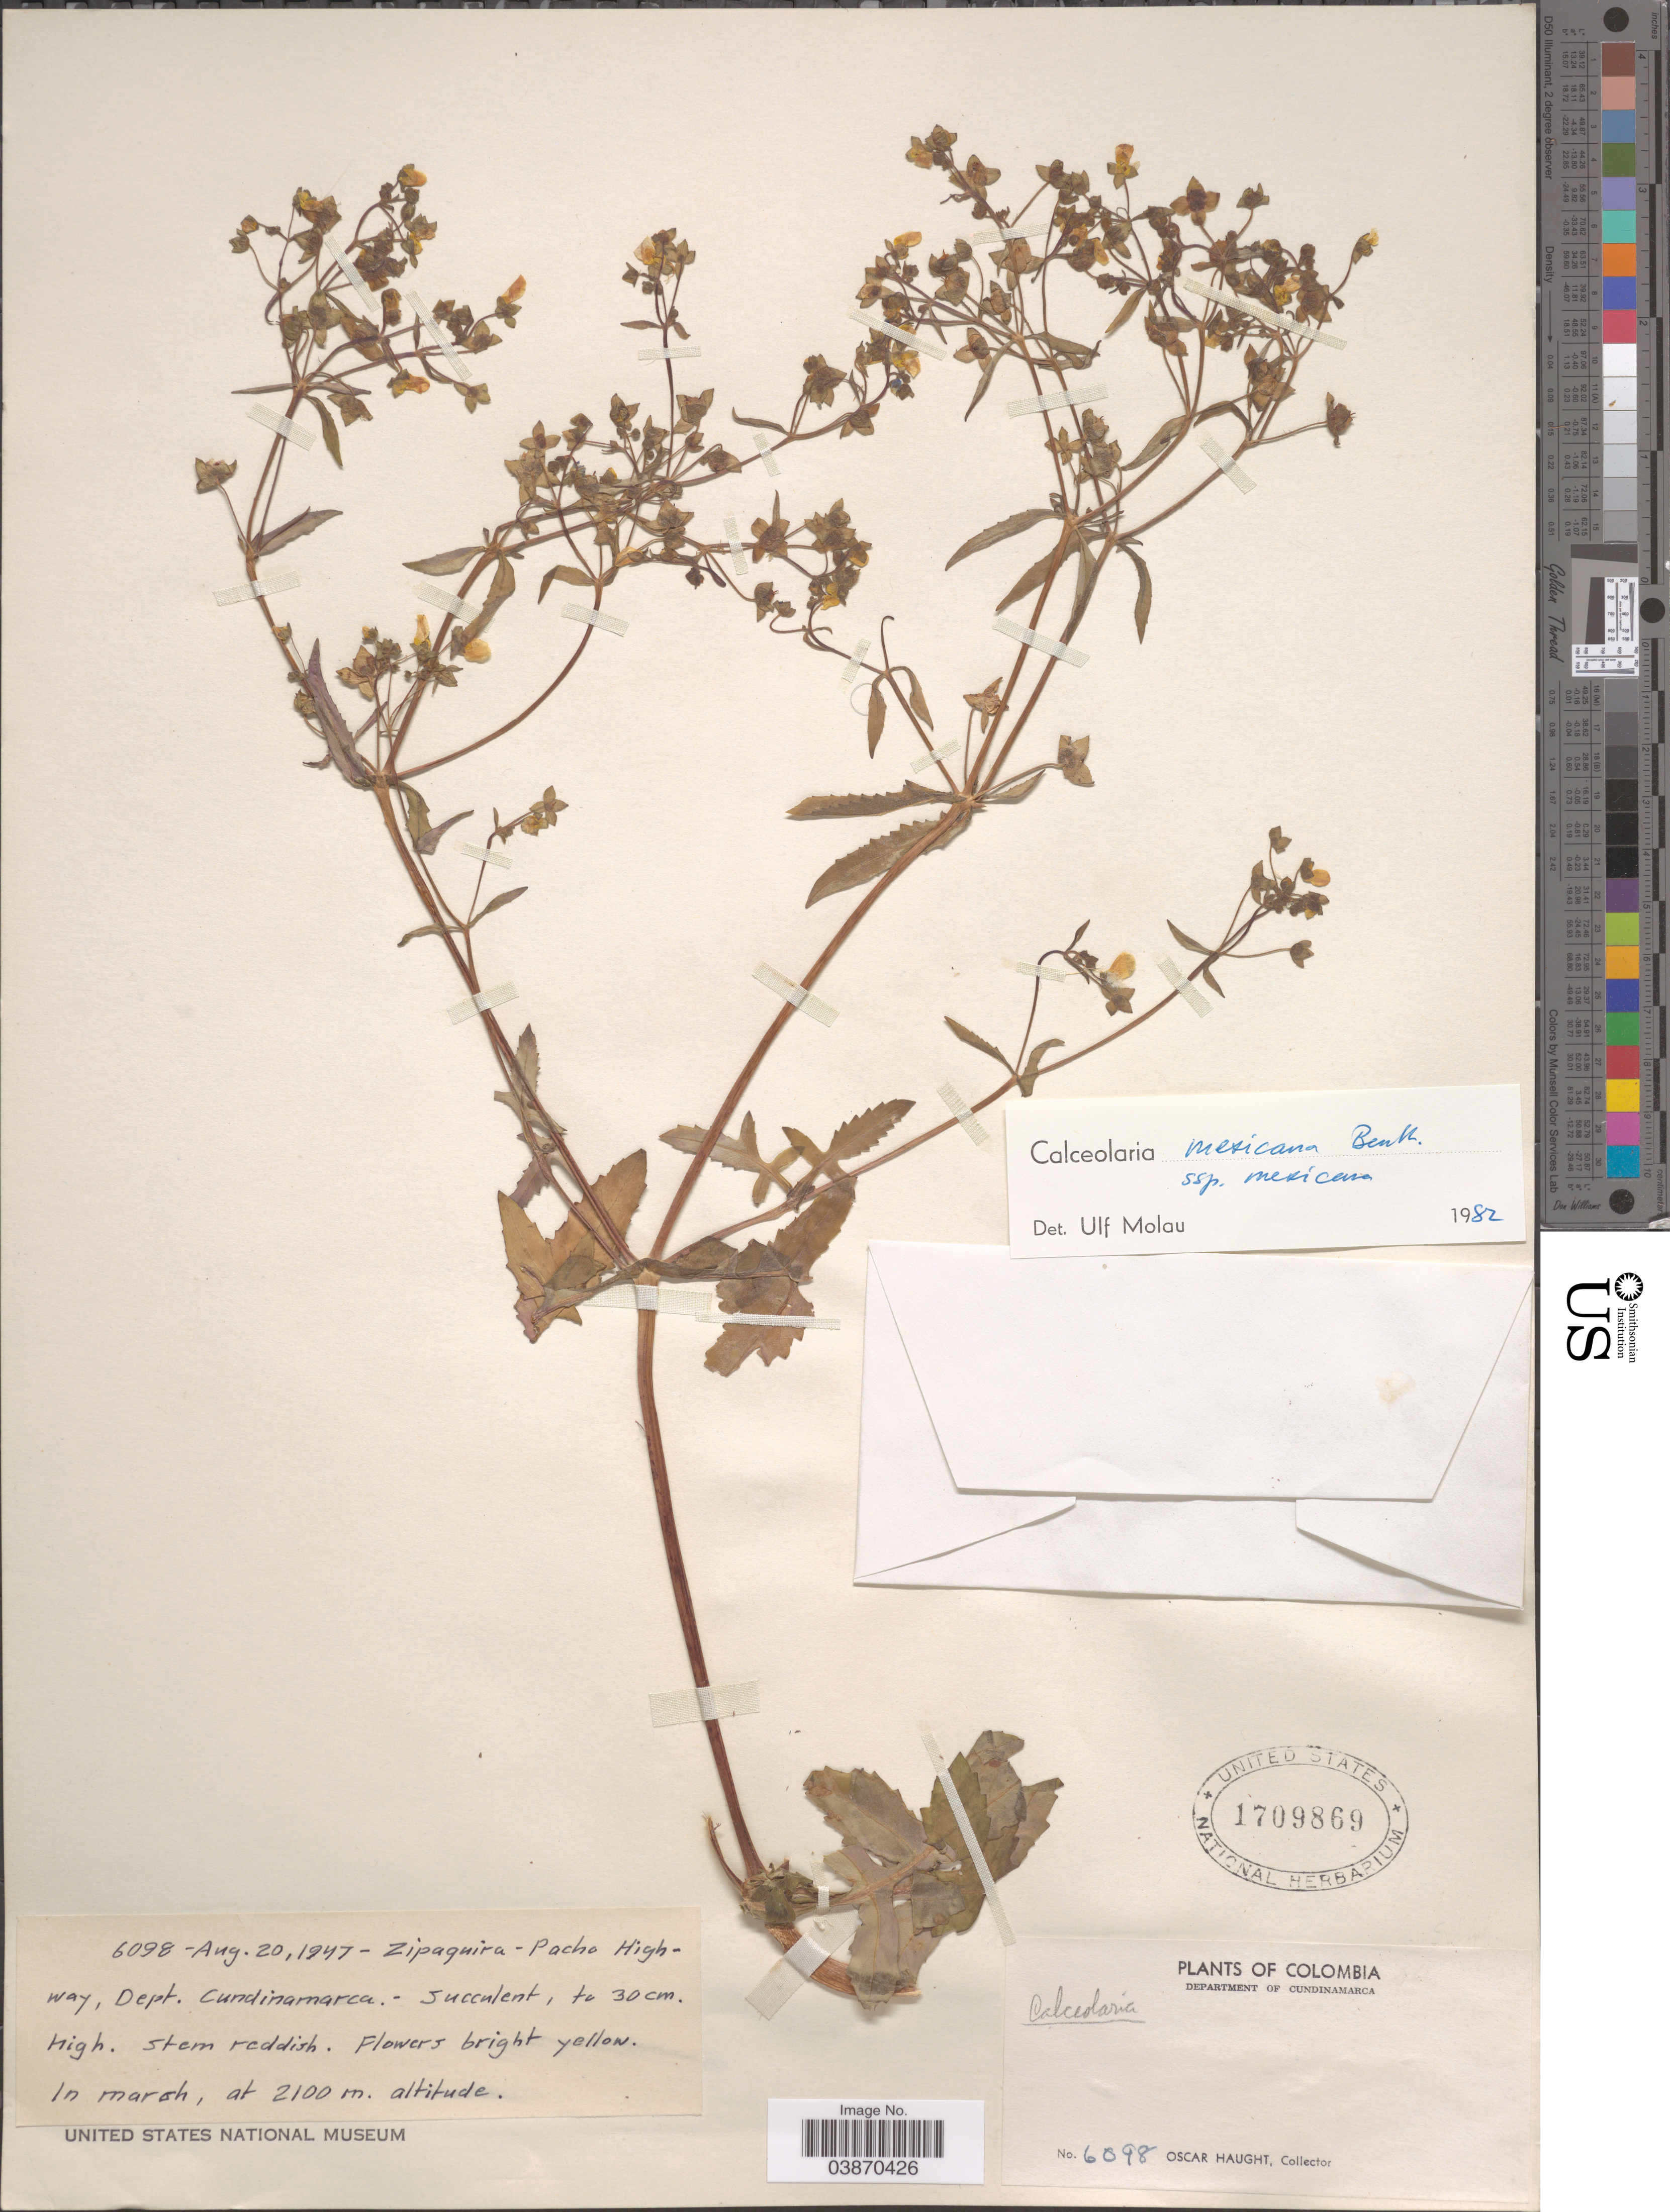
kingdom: Plantae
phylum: Tracheophyta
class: Magnoliopsida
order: Lamiales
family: Calceolariaceae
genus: Calceolaria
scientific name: Calceolaria mexicana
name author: Benth.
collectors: O. L. Haught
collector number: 6098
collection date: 1947-08-20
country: Colombia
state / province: Cundinamarca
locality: Zipaquira - Pacho Highway, Dept. Cundinamarca. Department of Cundinamarca.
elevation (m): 2100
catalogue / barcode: US 1709869